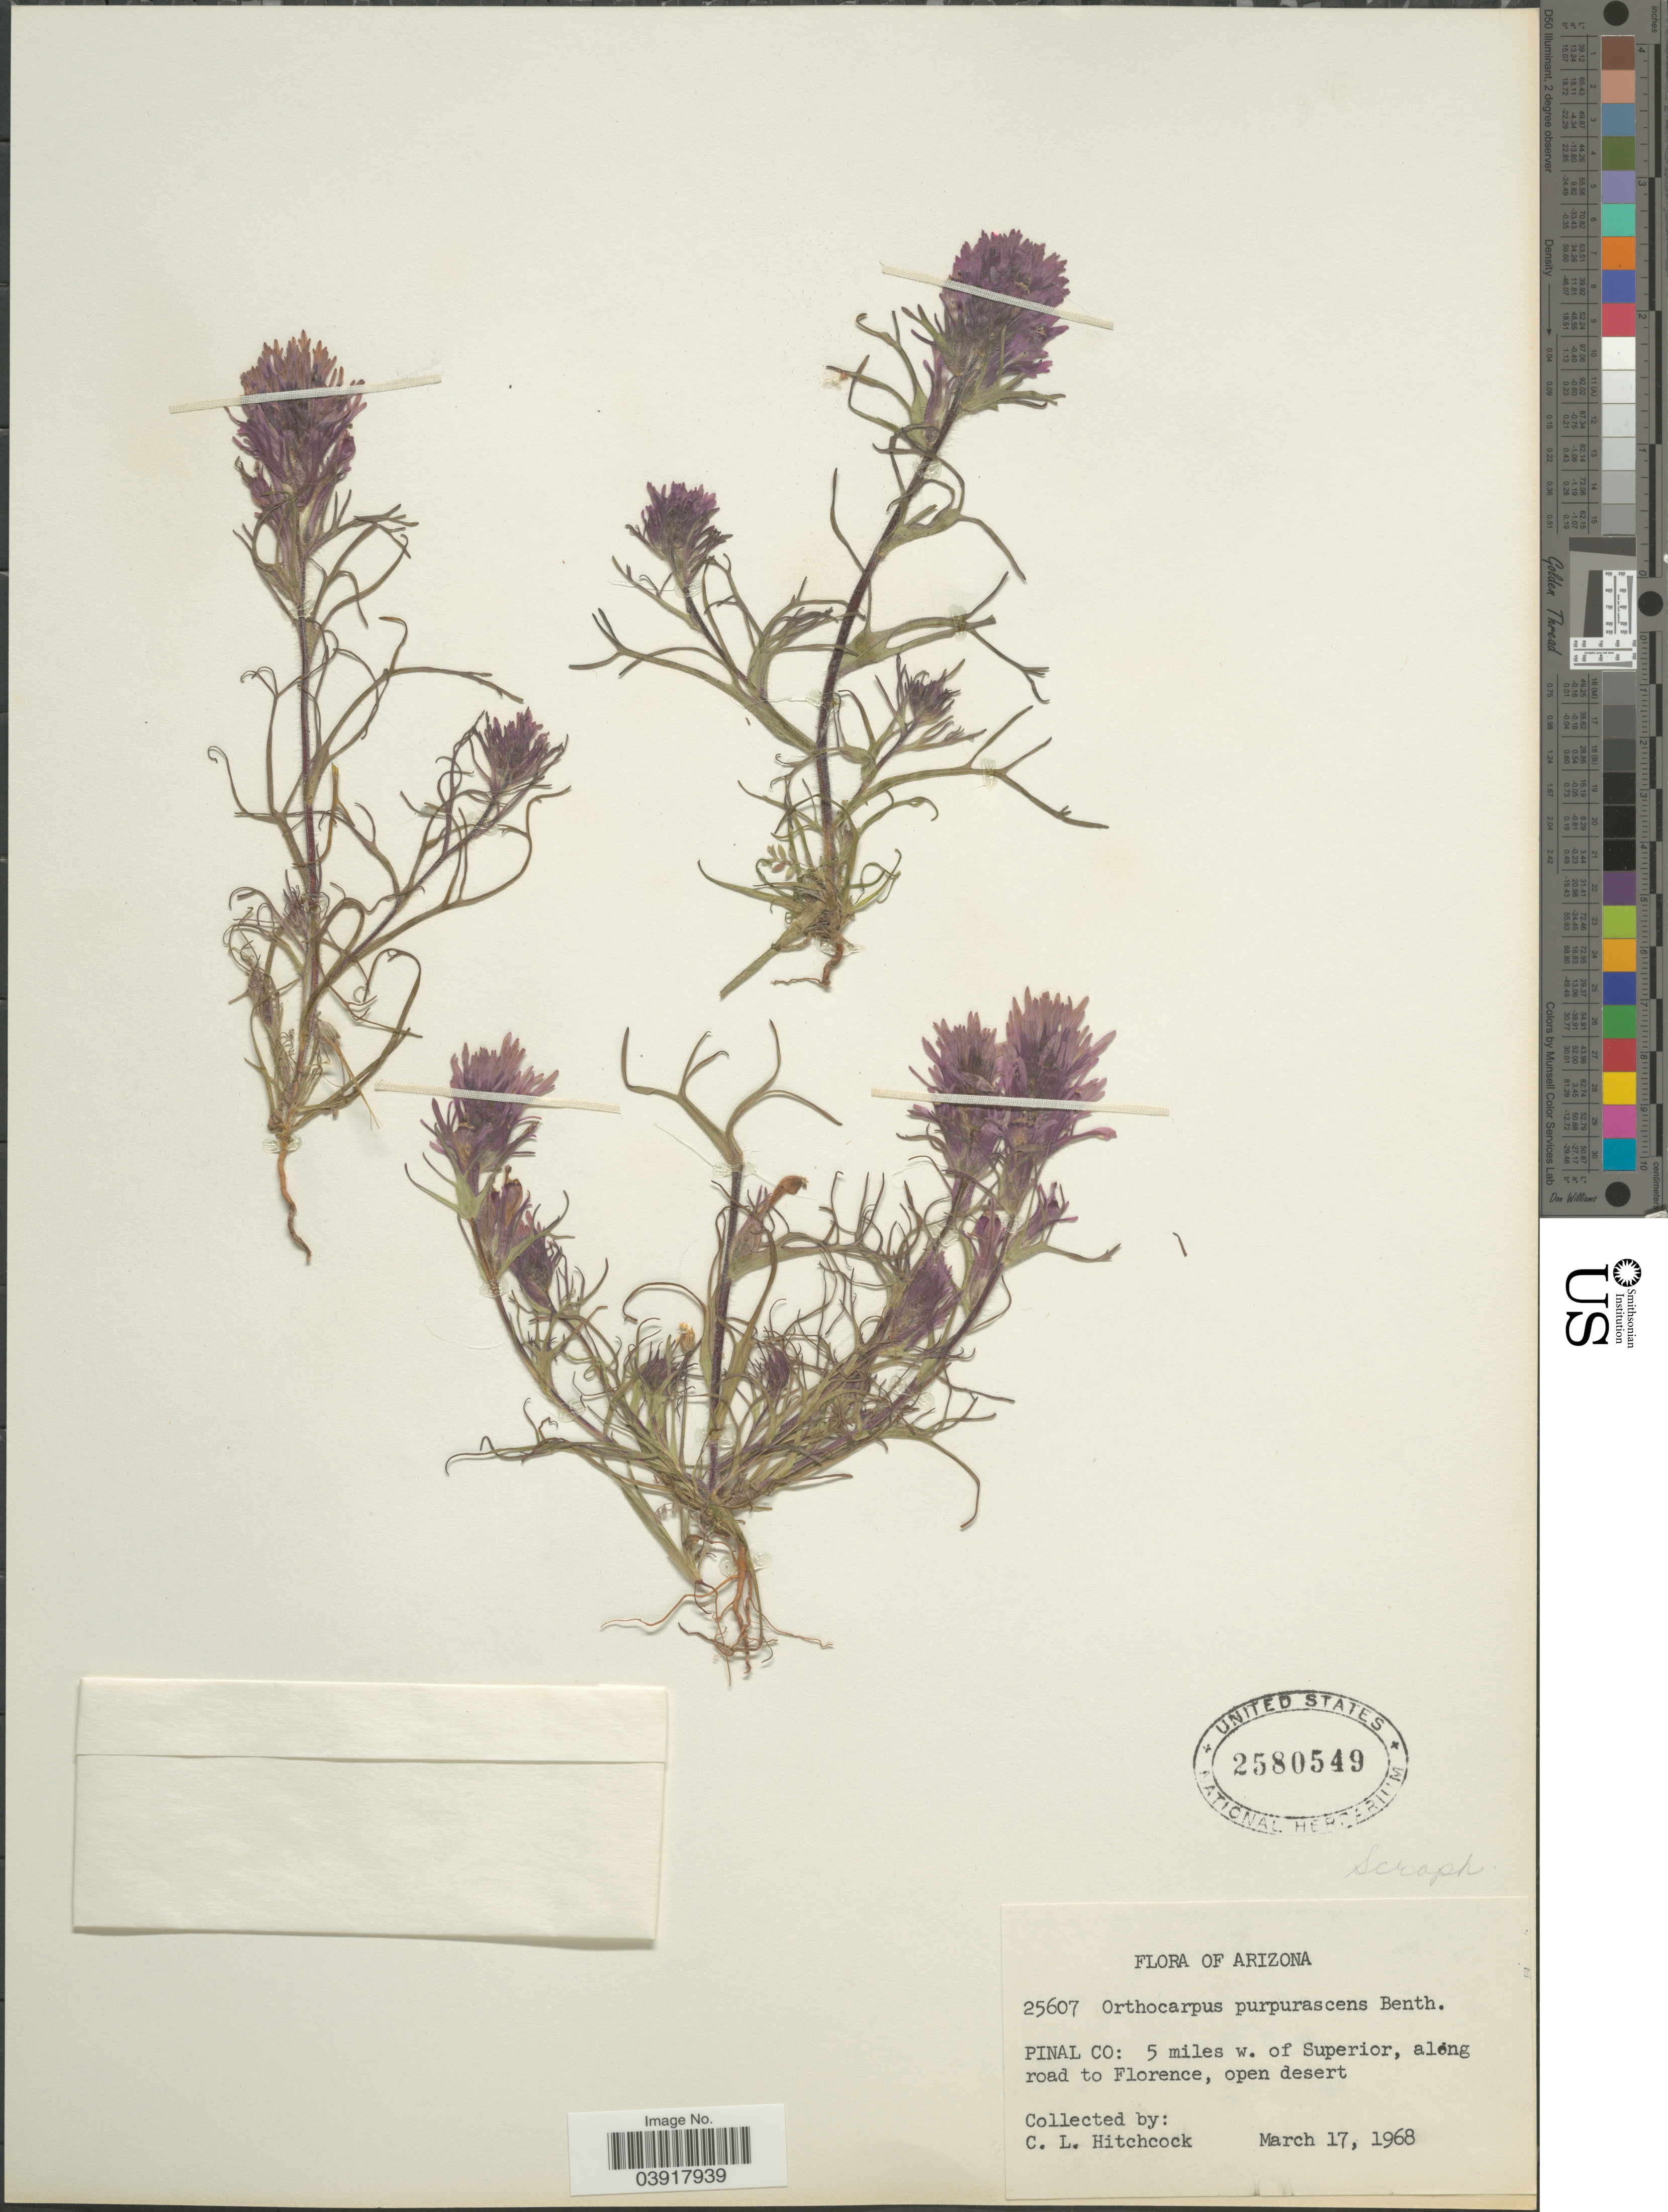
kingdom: Plantae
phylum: Tracheophyta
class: Magnoliopsida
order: Lamiales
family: Orobanchaceae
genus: Orthocarpus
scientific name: Orthocarpus purpurascens var. palmeri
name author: A. Gray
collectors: C. L. Hitchcock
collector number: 25607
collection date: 1968-03-17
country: United States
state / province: Arizona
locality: Pinal Co: 5 miles w. of Superior, along road to Florence, open desert.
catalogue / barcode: US 2580549